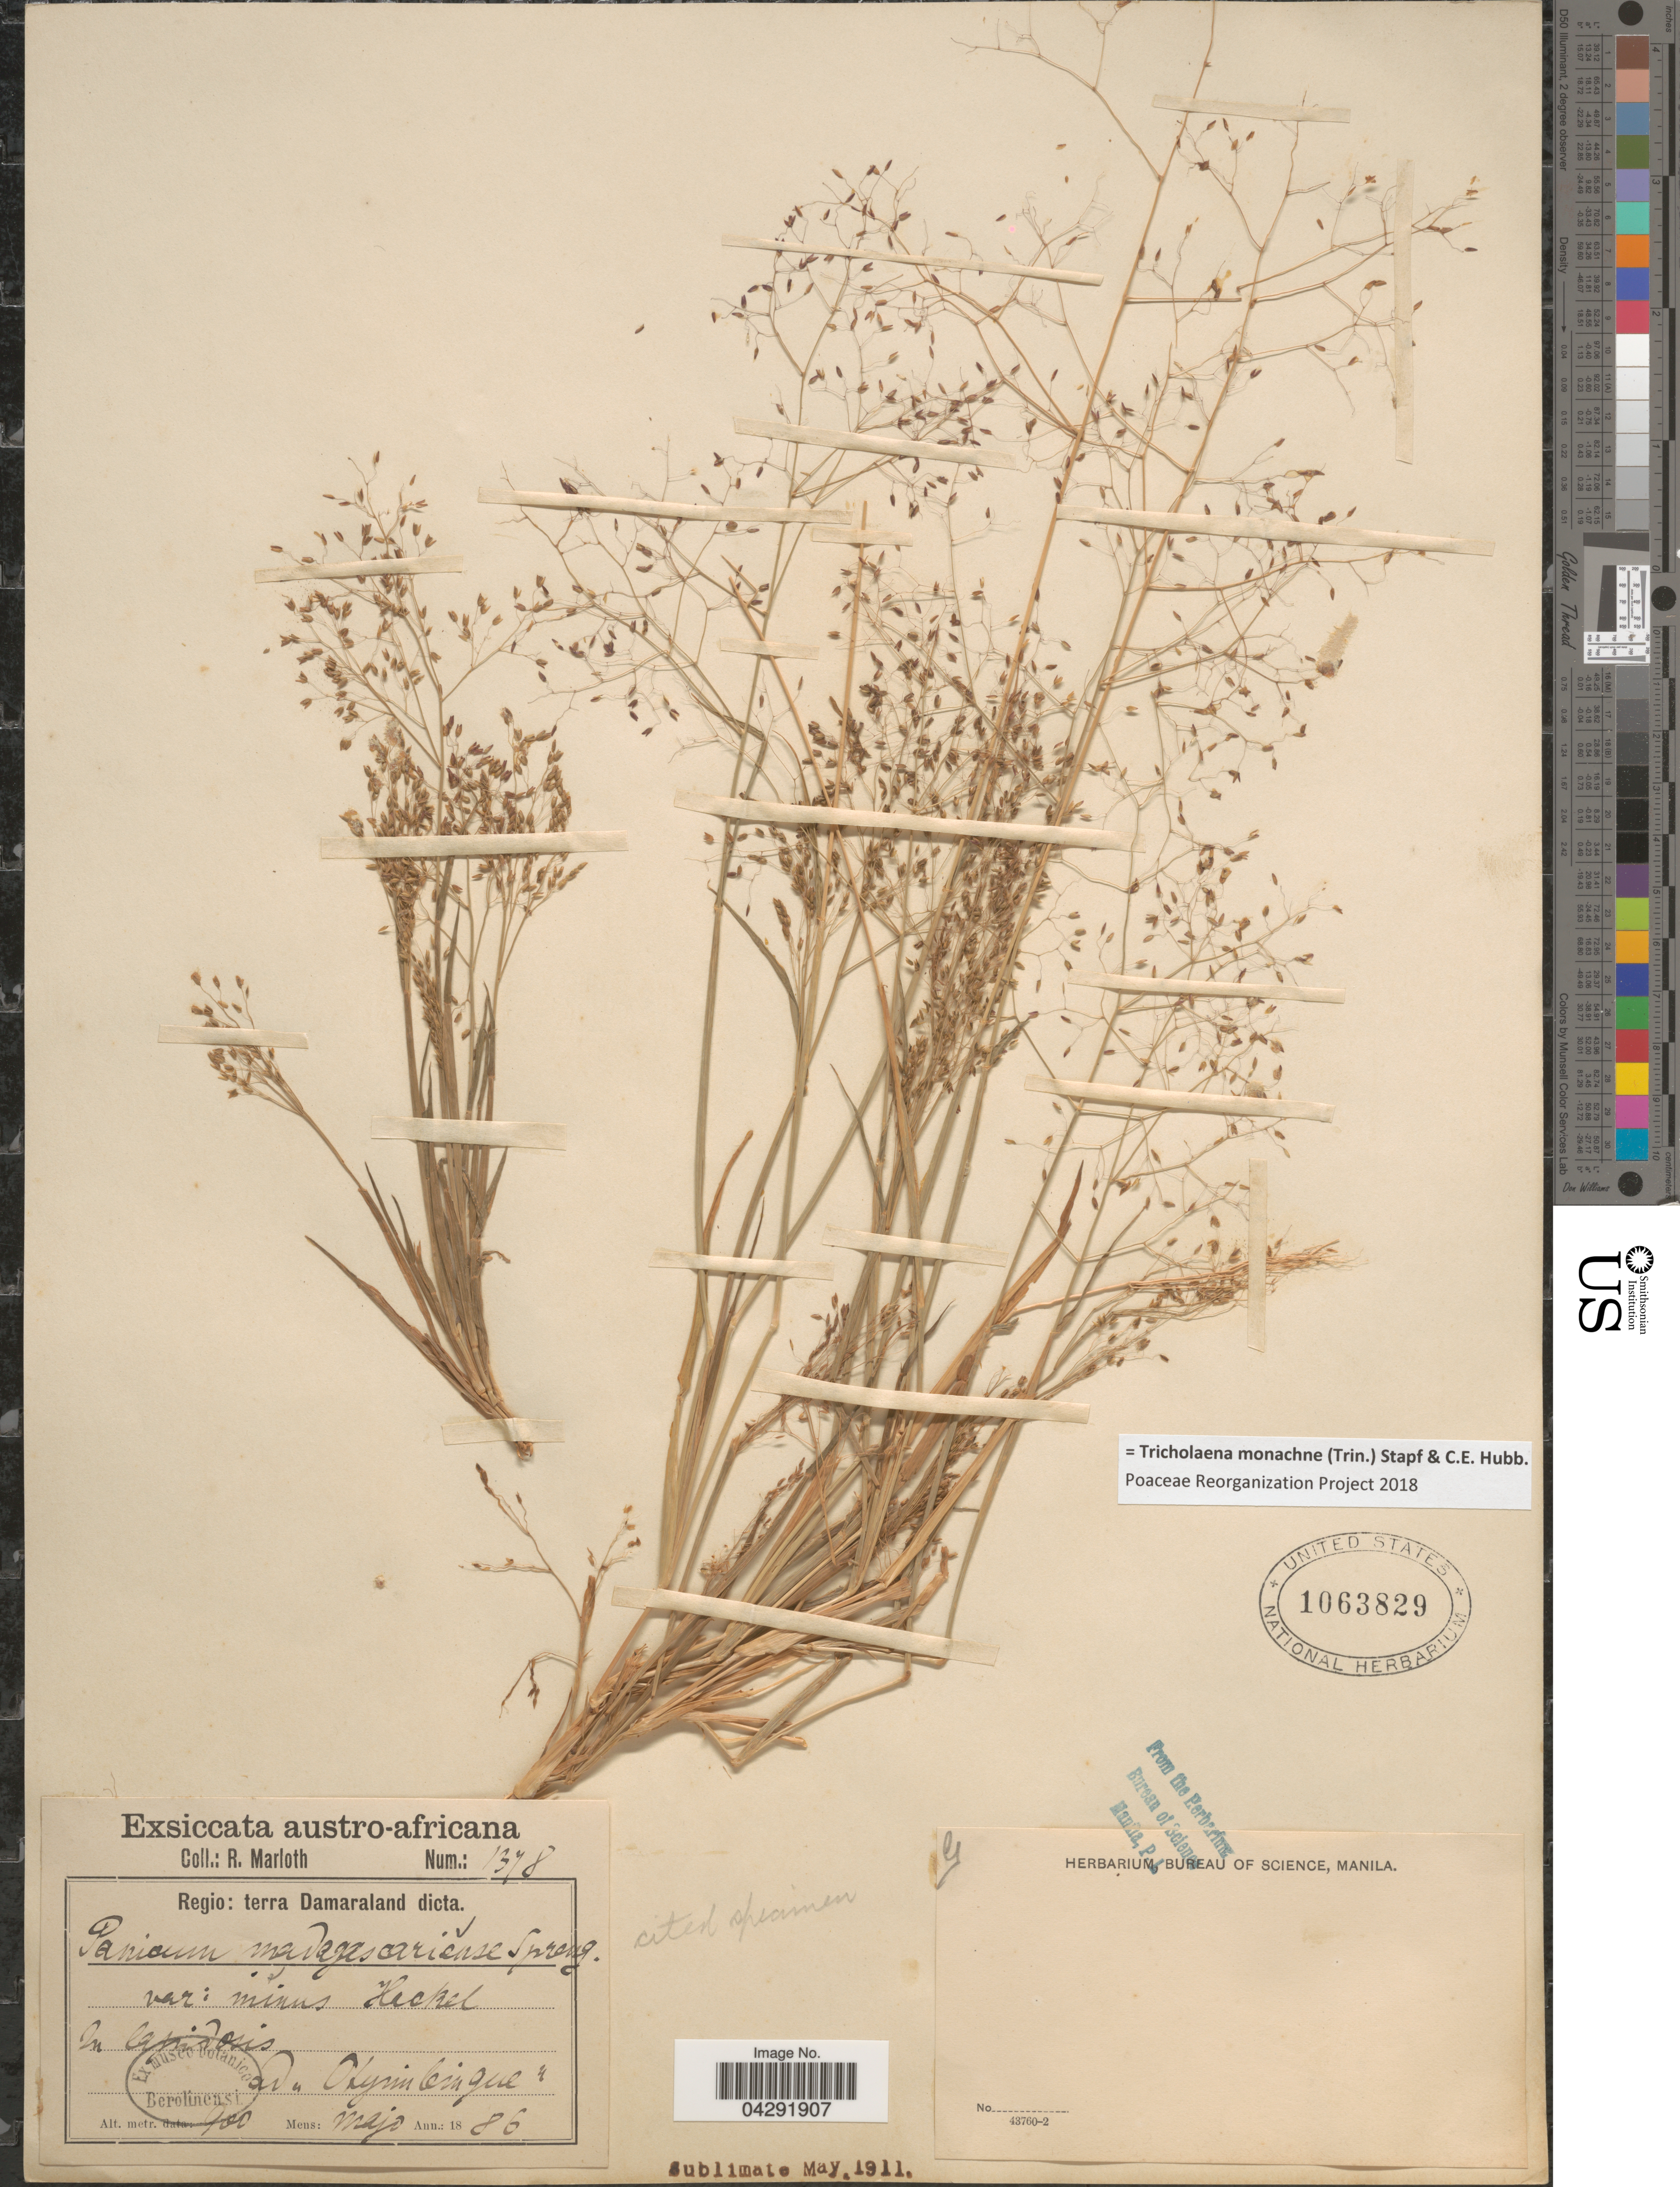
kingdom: Plantae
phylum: Tracheophyta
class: Liliopsida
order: Poales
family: Poaceae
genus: Tricholaena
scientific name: Tricholaena monachne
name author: (Trin.) Stapf & C.E. Hubb.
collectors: R. Marloth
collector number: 1378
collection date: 1886-05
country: Namibia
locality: Regio: terra Damaraland dicta. In lapidosis ad " [illegible text]".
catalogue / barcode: US 1063829